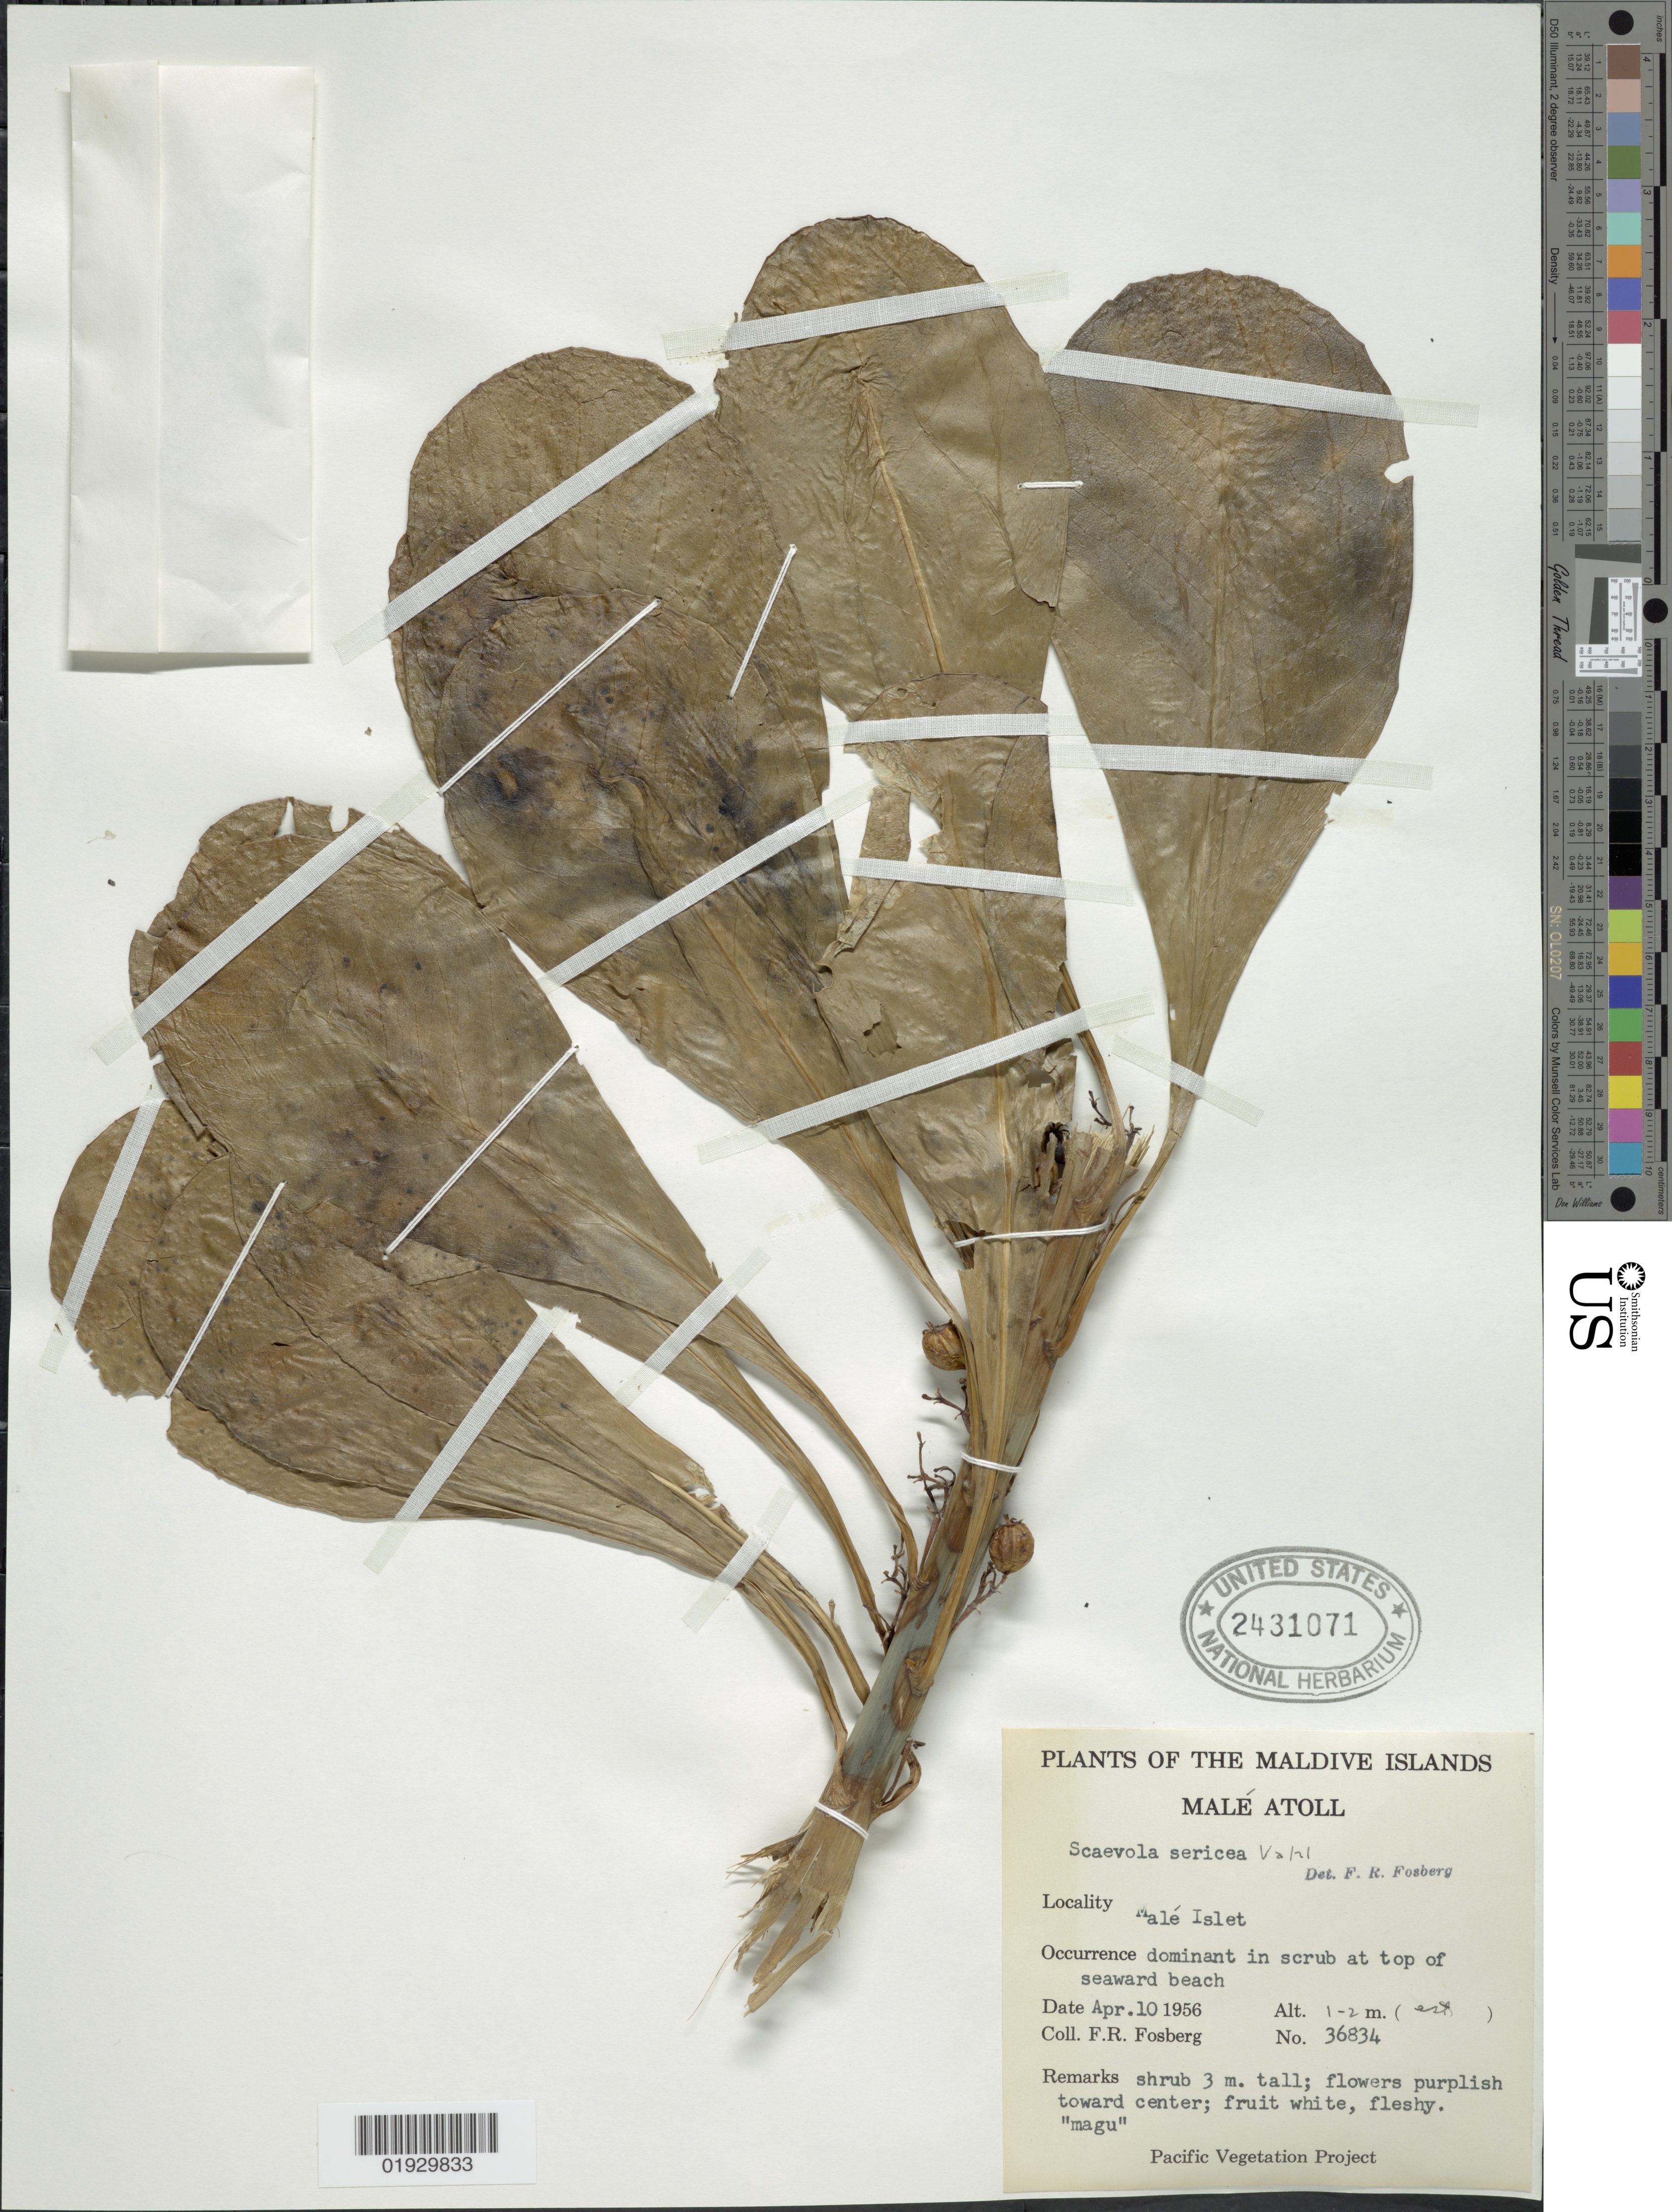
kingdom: Plantae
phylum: Tracheophyta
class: Magnoliopsida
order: Asterales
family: Goodeniaceae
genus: Scaevola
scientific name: Scaevola taccada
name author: (Gaertn.) Roxb.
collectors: F. R. Fosberg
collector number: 36834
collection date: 1956-04-10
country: Maldive Islands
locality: Malé Atoll. Malé Islet.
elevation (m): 1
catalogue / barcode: US 2431071